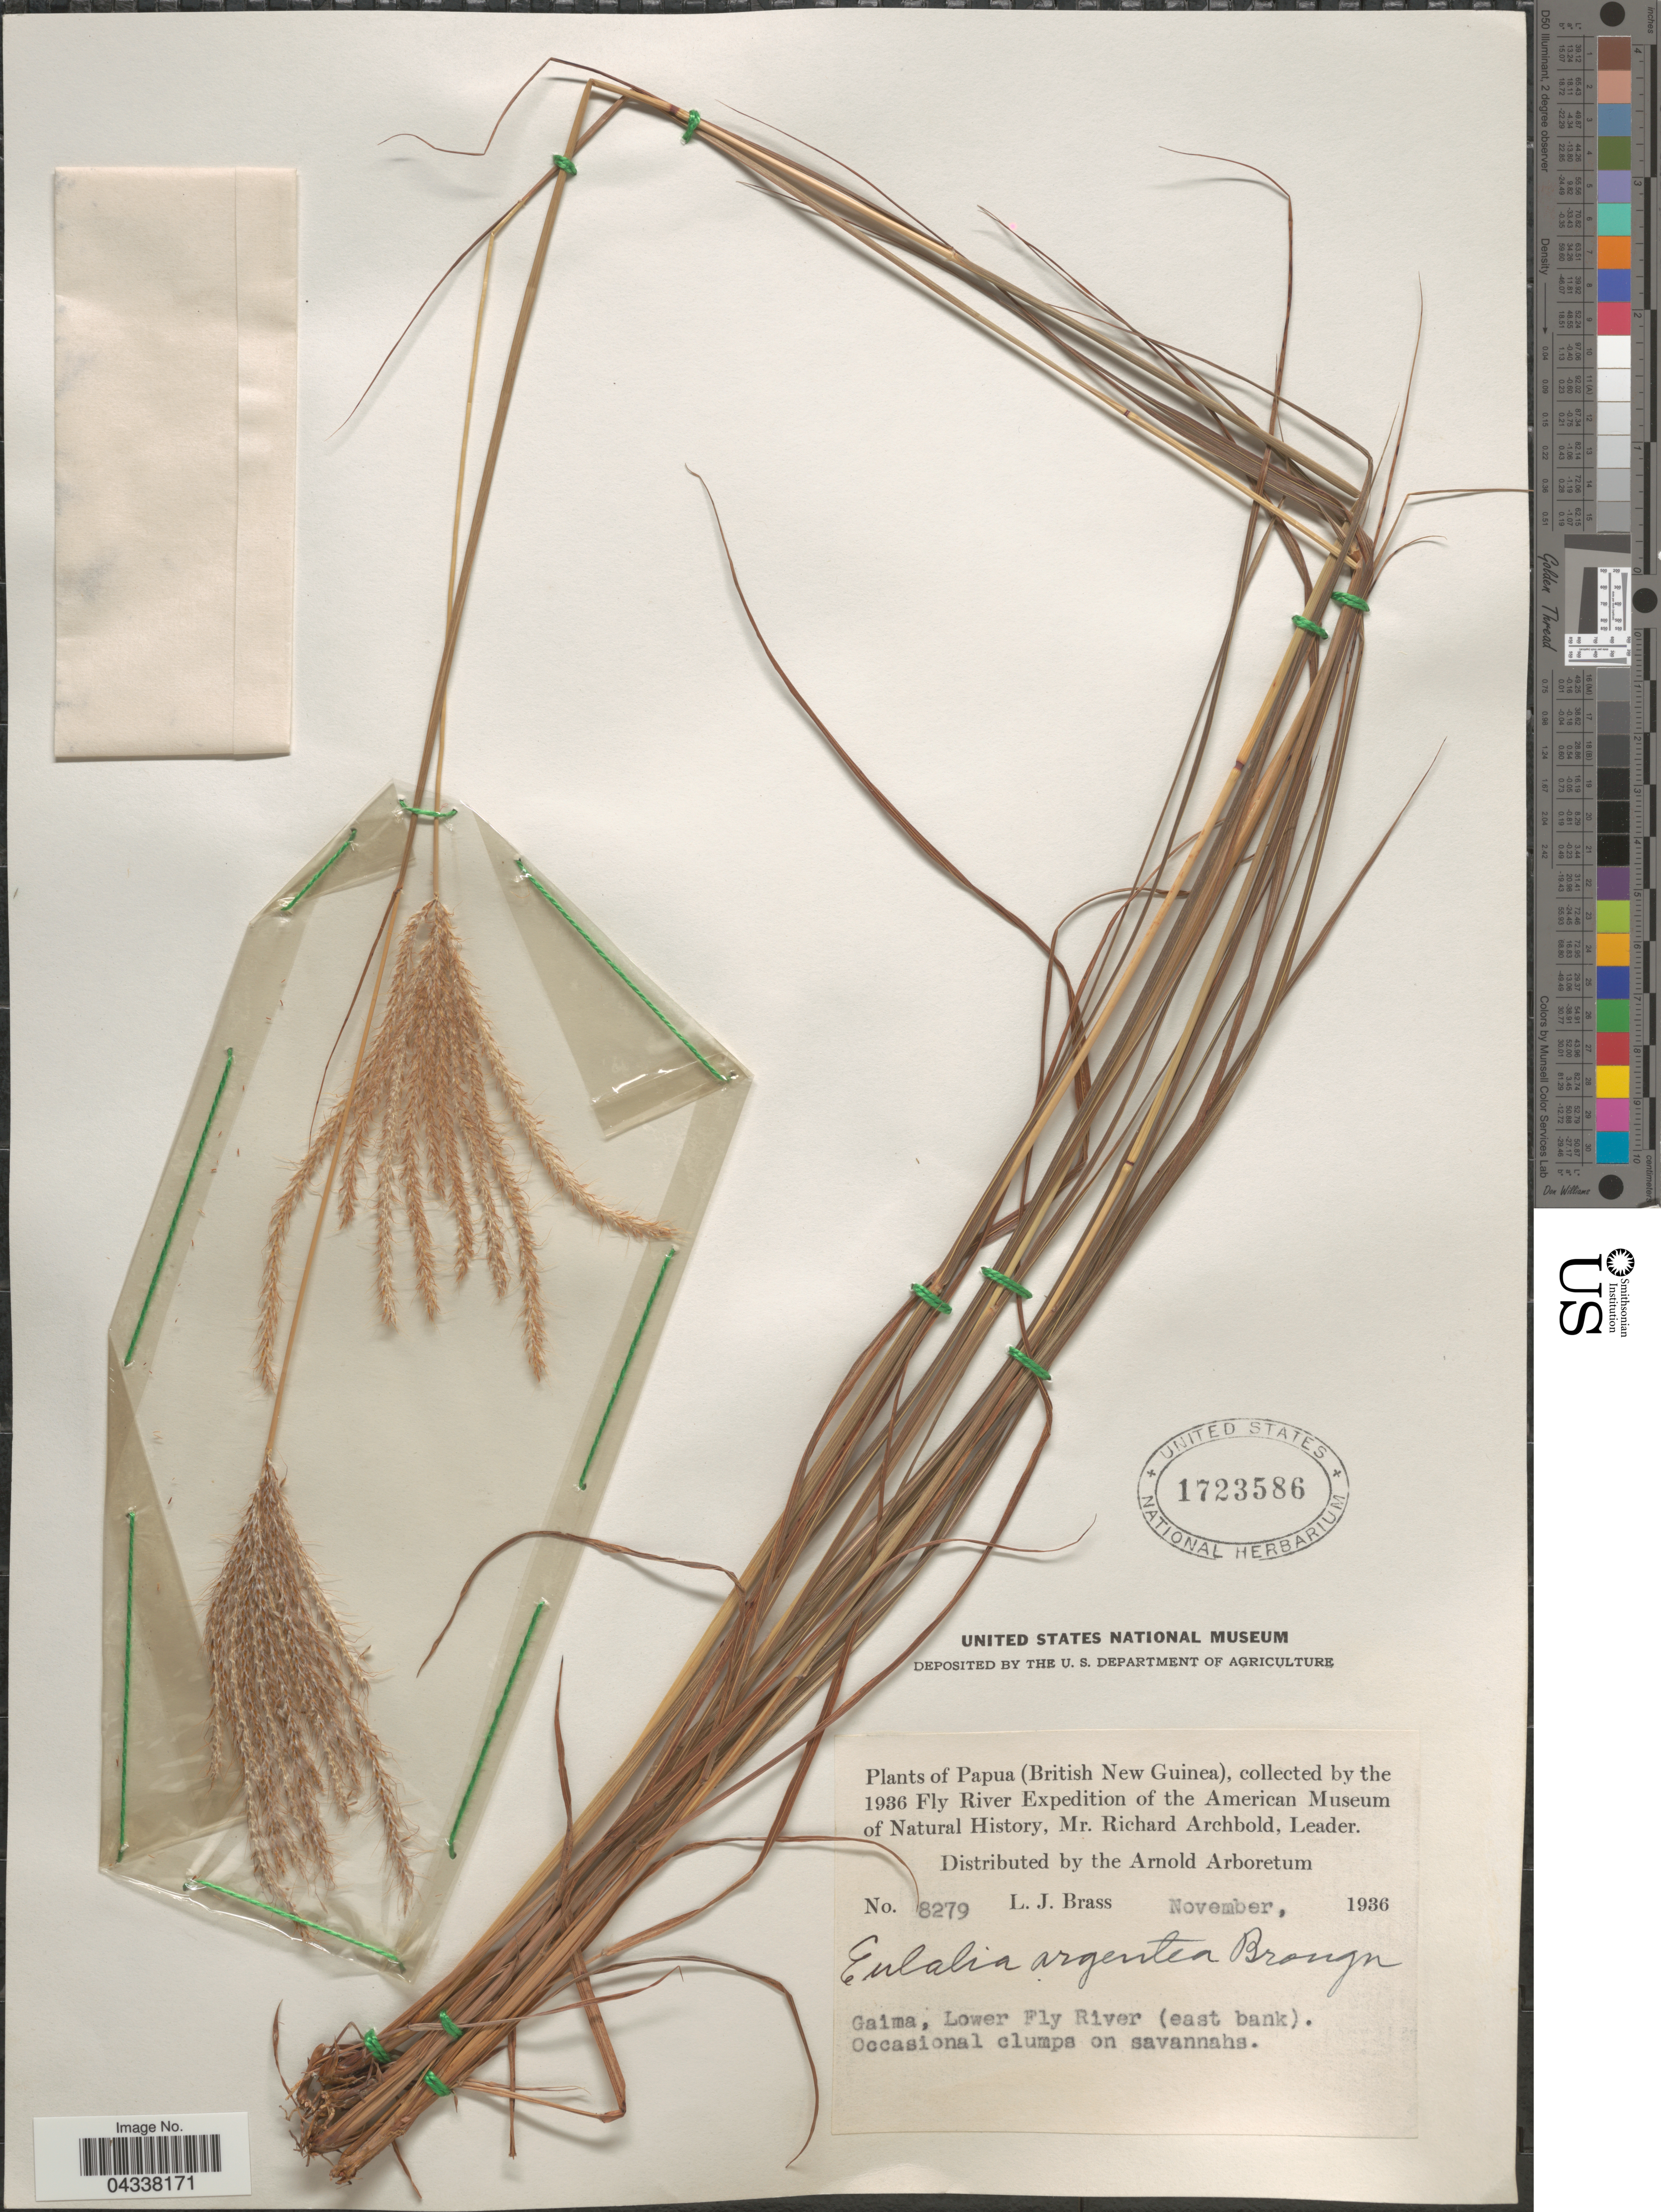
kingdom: Plantae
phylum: Tracheophyta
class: Liliopsida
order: Poales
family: Poaceae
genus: Pseudopogonatherum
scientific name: Pseudopogonatherum trispicatum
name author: (Schult.) Ohwi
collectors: L. J. Brass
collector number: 8279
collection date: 1936-11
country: Papua New Guinea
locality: (British New Guinea). 1936 Fly River Expedition of the American Museum of Natural History. Gaima, Lower Fly River (east bank).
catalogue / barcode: US 1723586